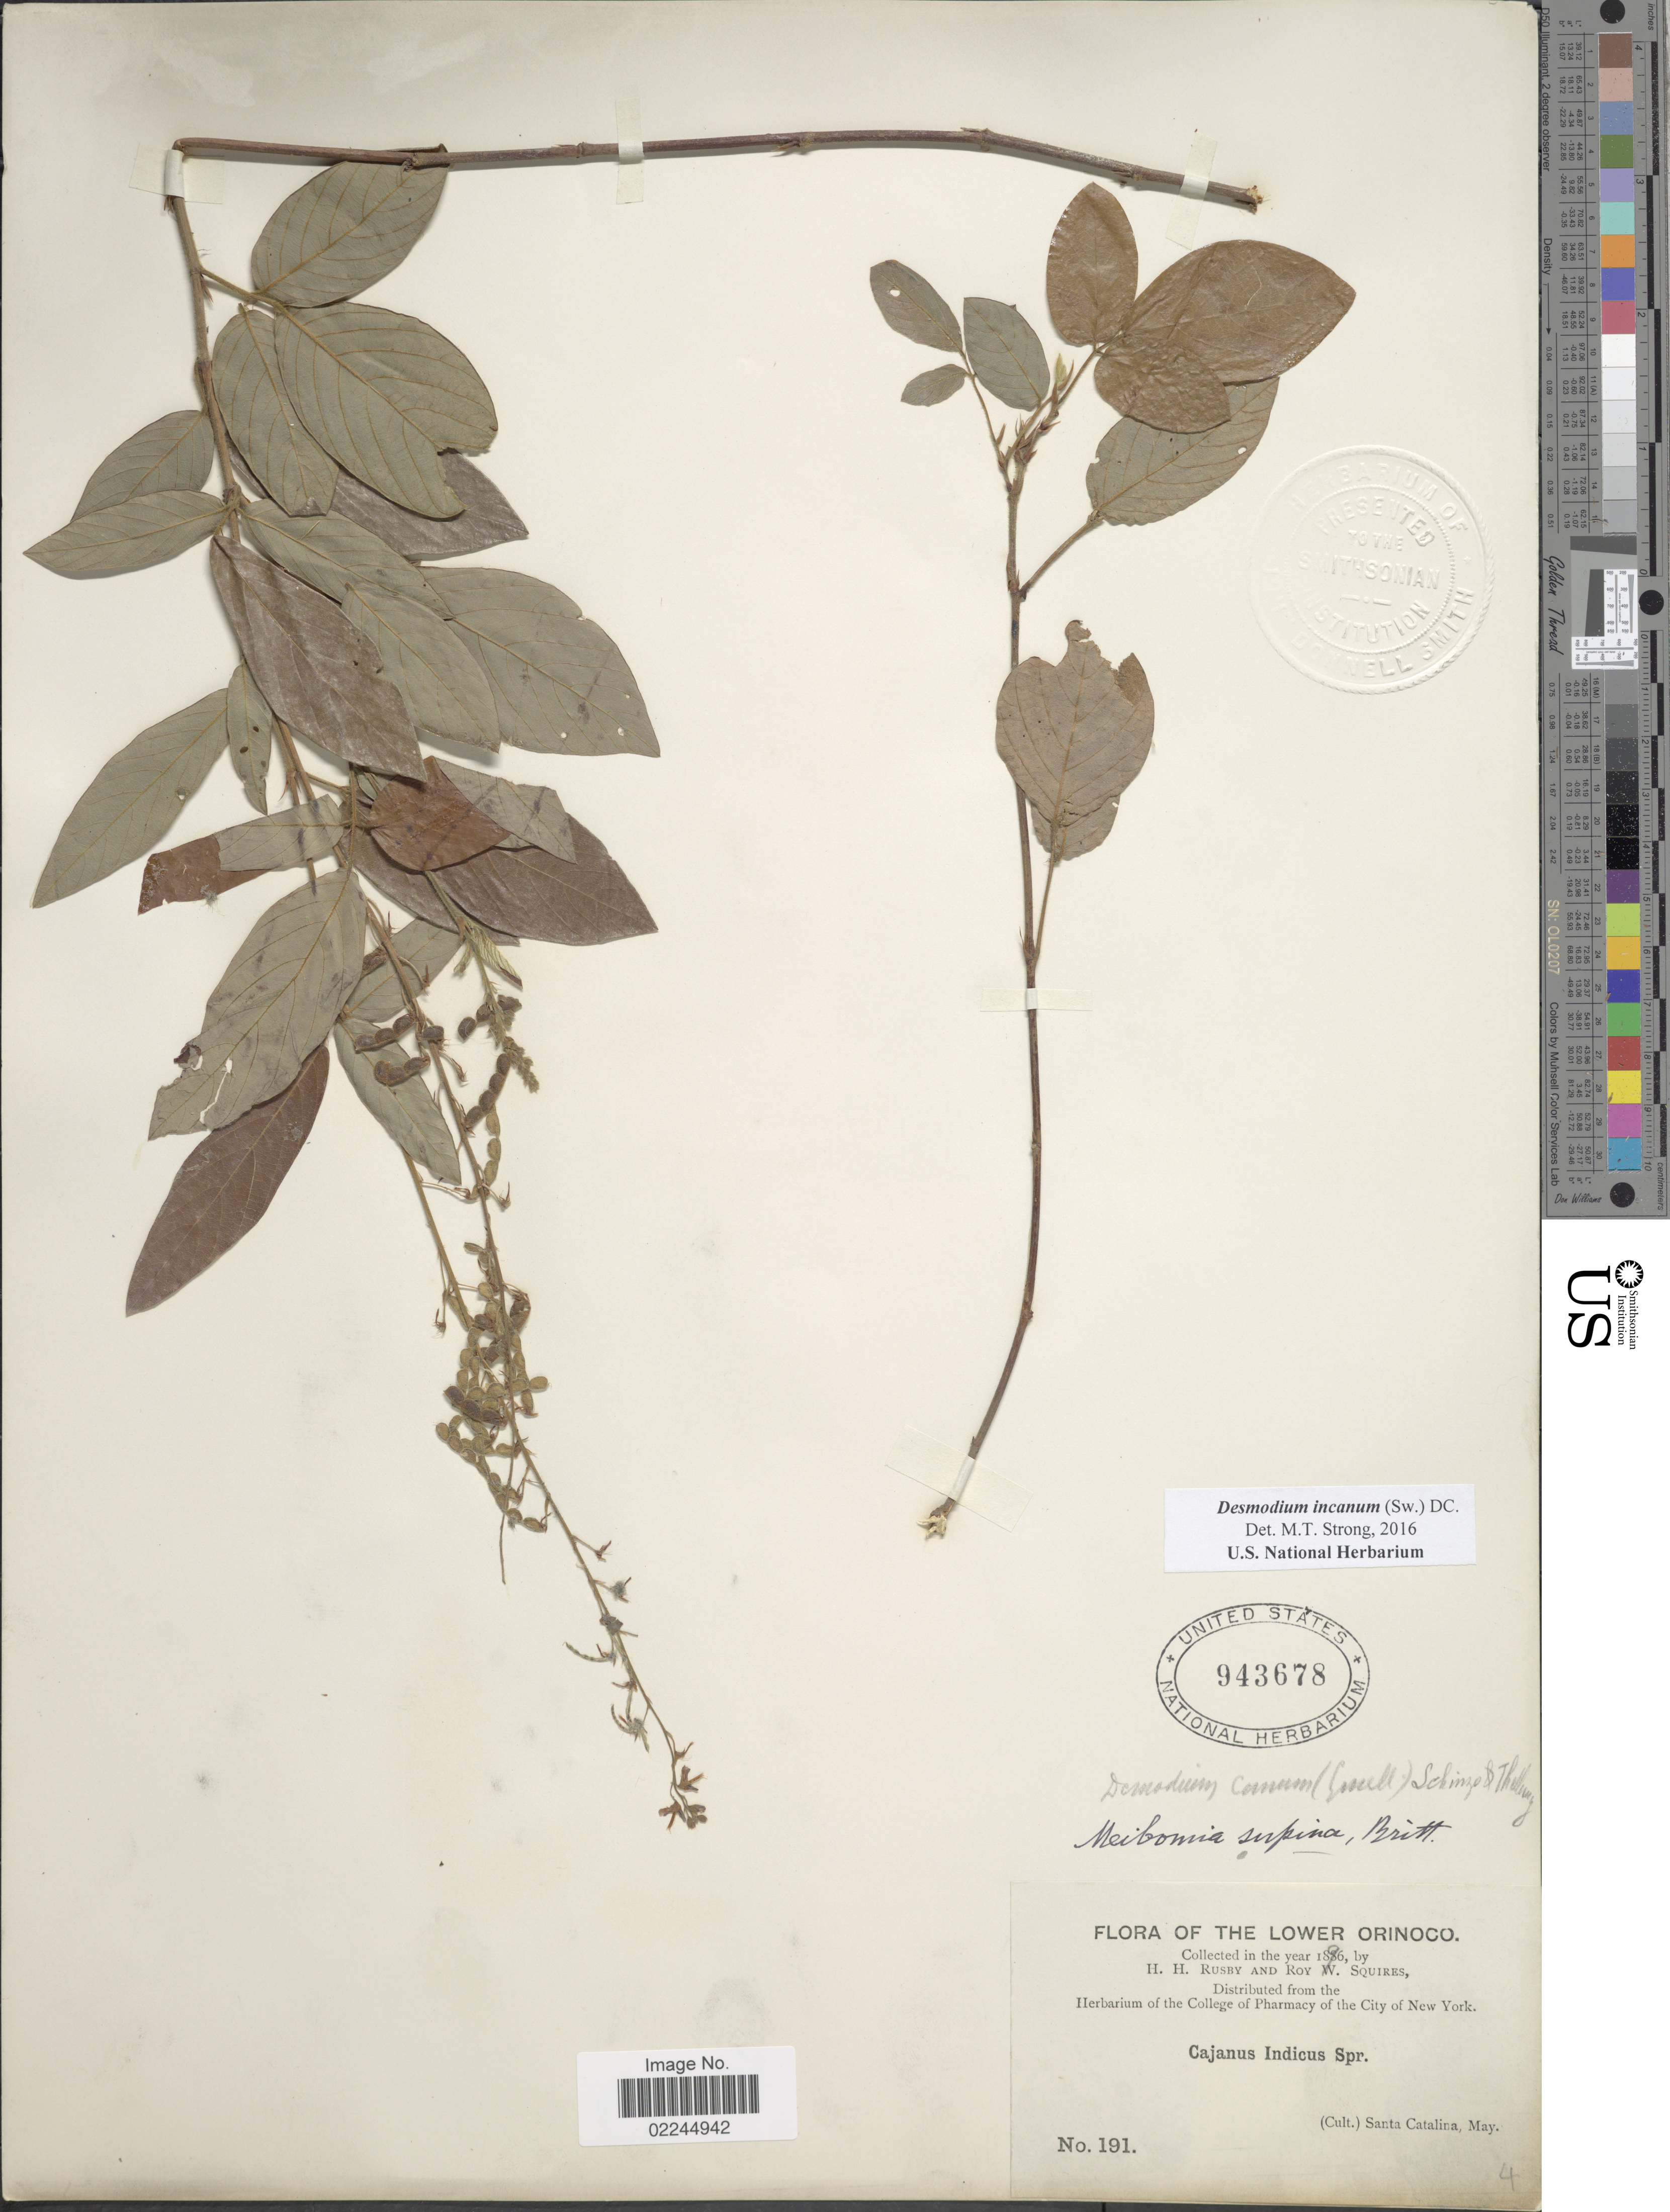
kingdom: Plantae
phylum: Tracheophyta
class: Magnoliopsida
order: Fabales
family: Fabaceae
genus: Desmodium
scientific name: Desmodium incanum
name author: (Sw.) DC.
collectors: H. H. Rusby & R. Squires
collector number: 191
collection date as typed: May 1896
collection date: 1896-05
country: Venezuela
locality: Lower Orinoco, Santa Catalina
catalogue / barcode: US 943678